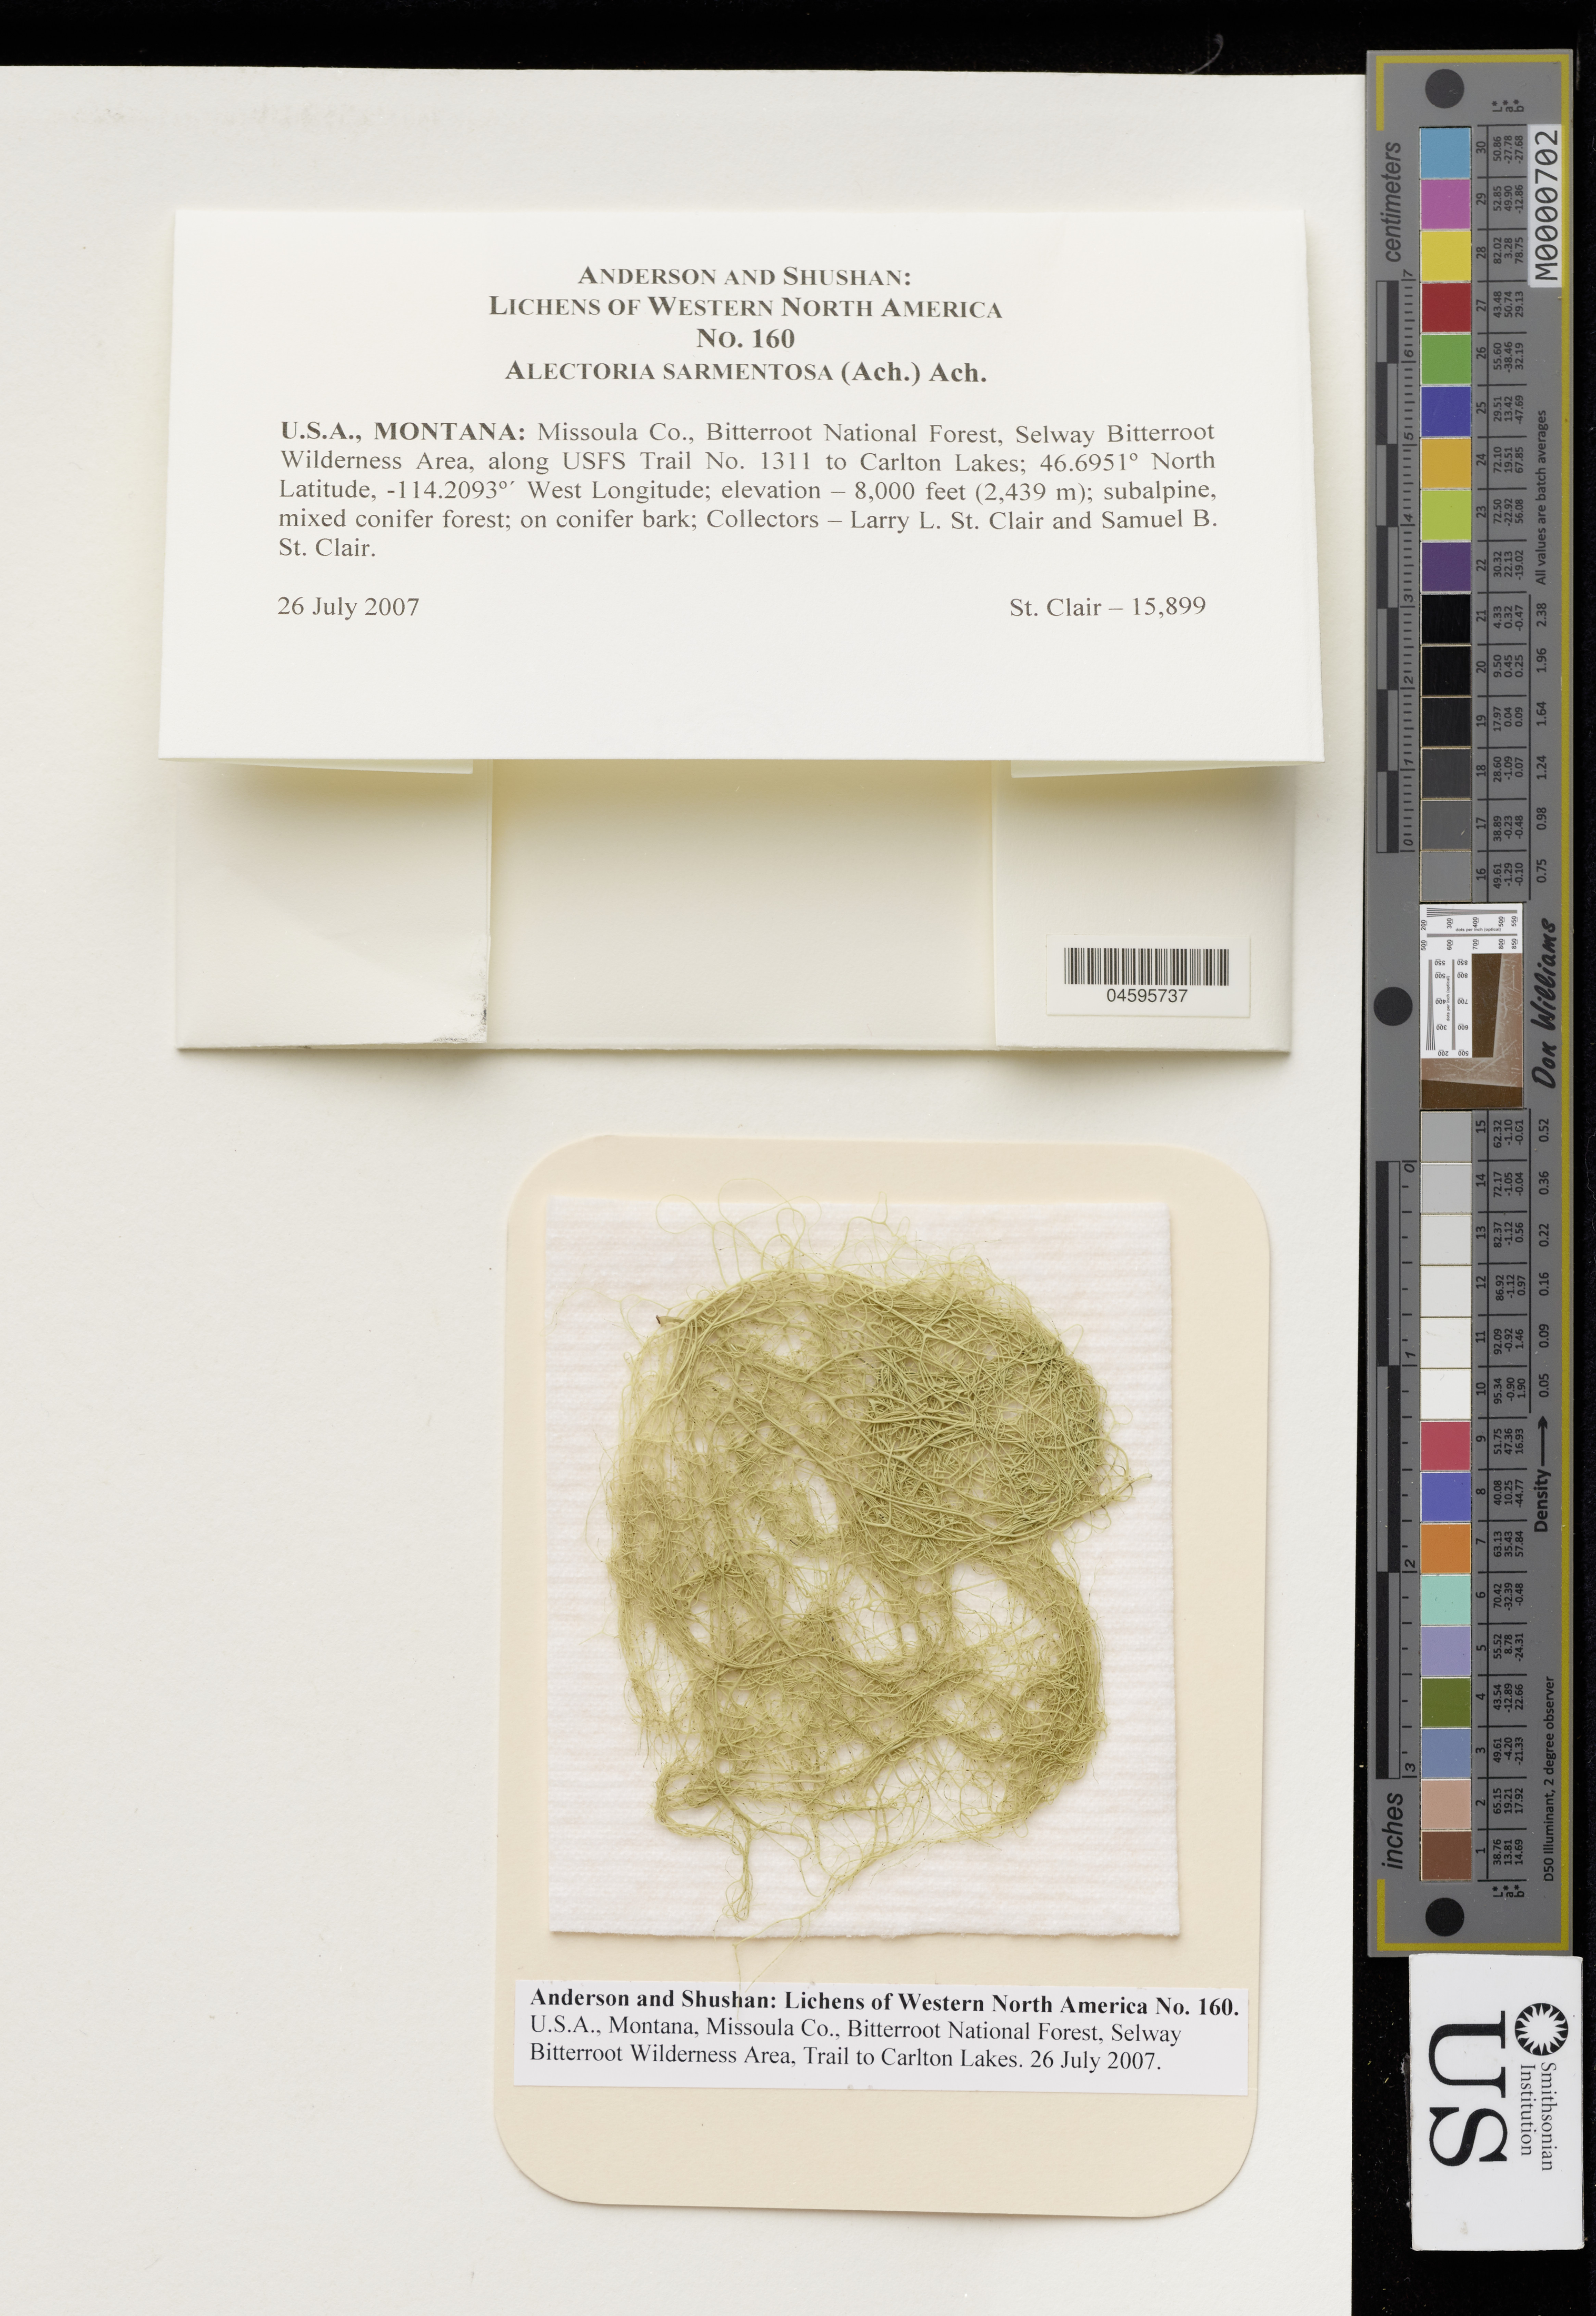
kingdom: Fungi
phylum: Ascomycota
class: Lecanoromycetes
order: Lecanorales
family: Parmeliaceae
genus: Alectoria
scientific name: Alectoria sarmentosa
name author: (Ach.) Ach.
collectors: -. St. Clair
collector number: St. Clair 15899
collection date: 2007-07-26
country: United States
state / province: Montana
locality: Missoula Co., Bitterroot National Forest, Selway Bitterroot Wilderness Area, along USFS Trail No. 1311 to Carlton Lakes.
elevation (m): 2438